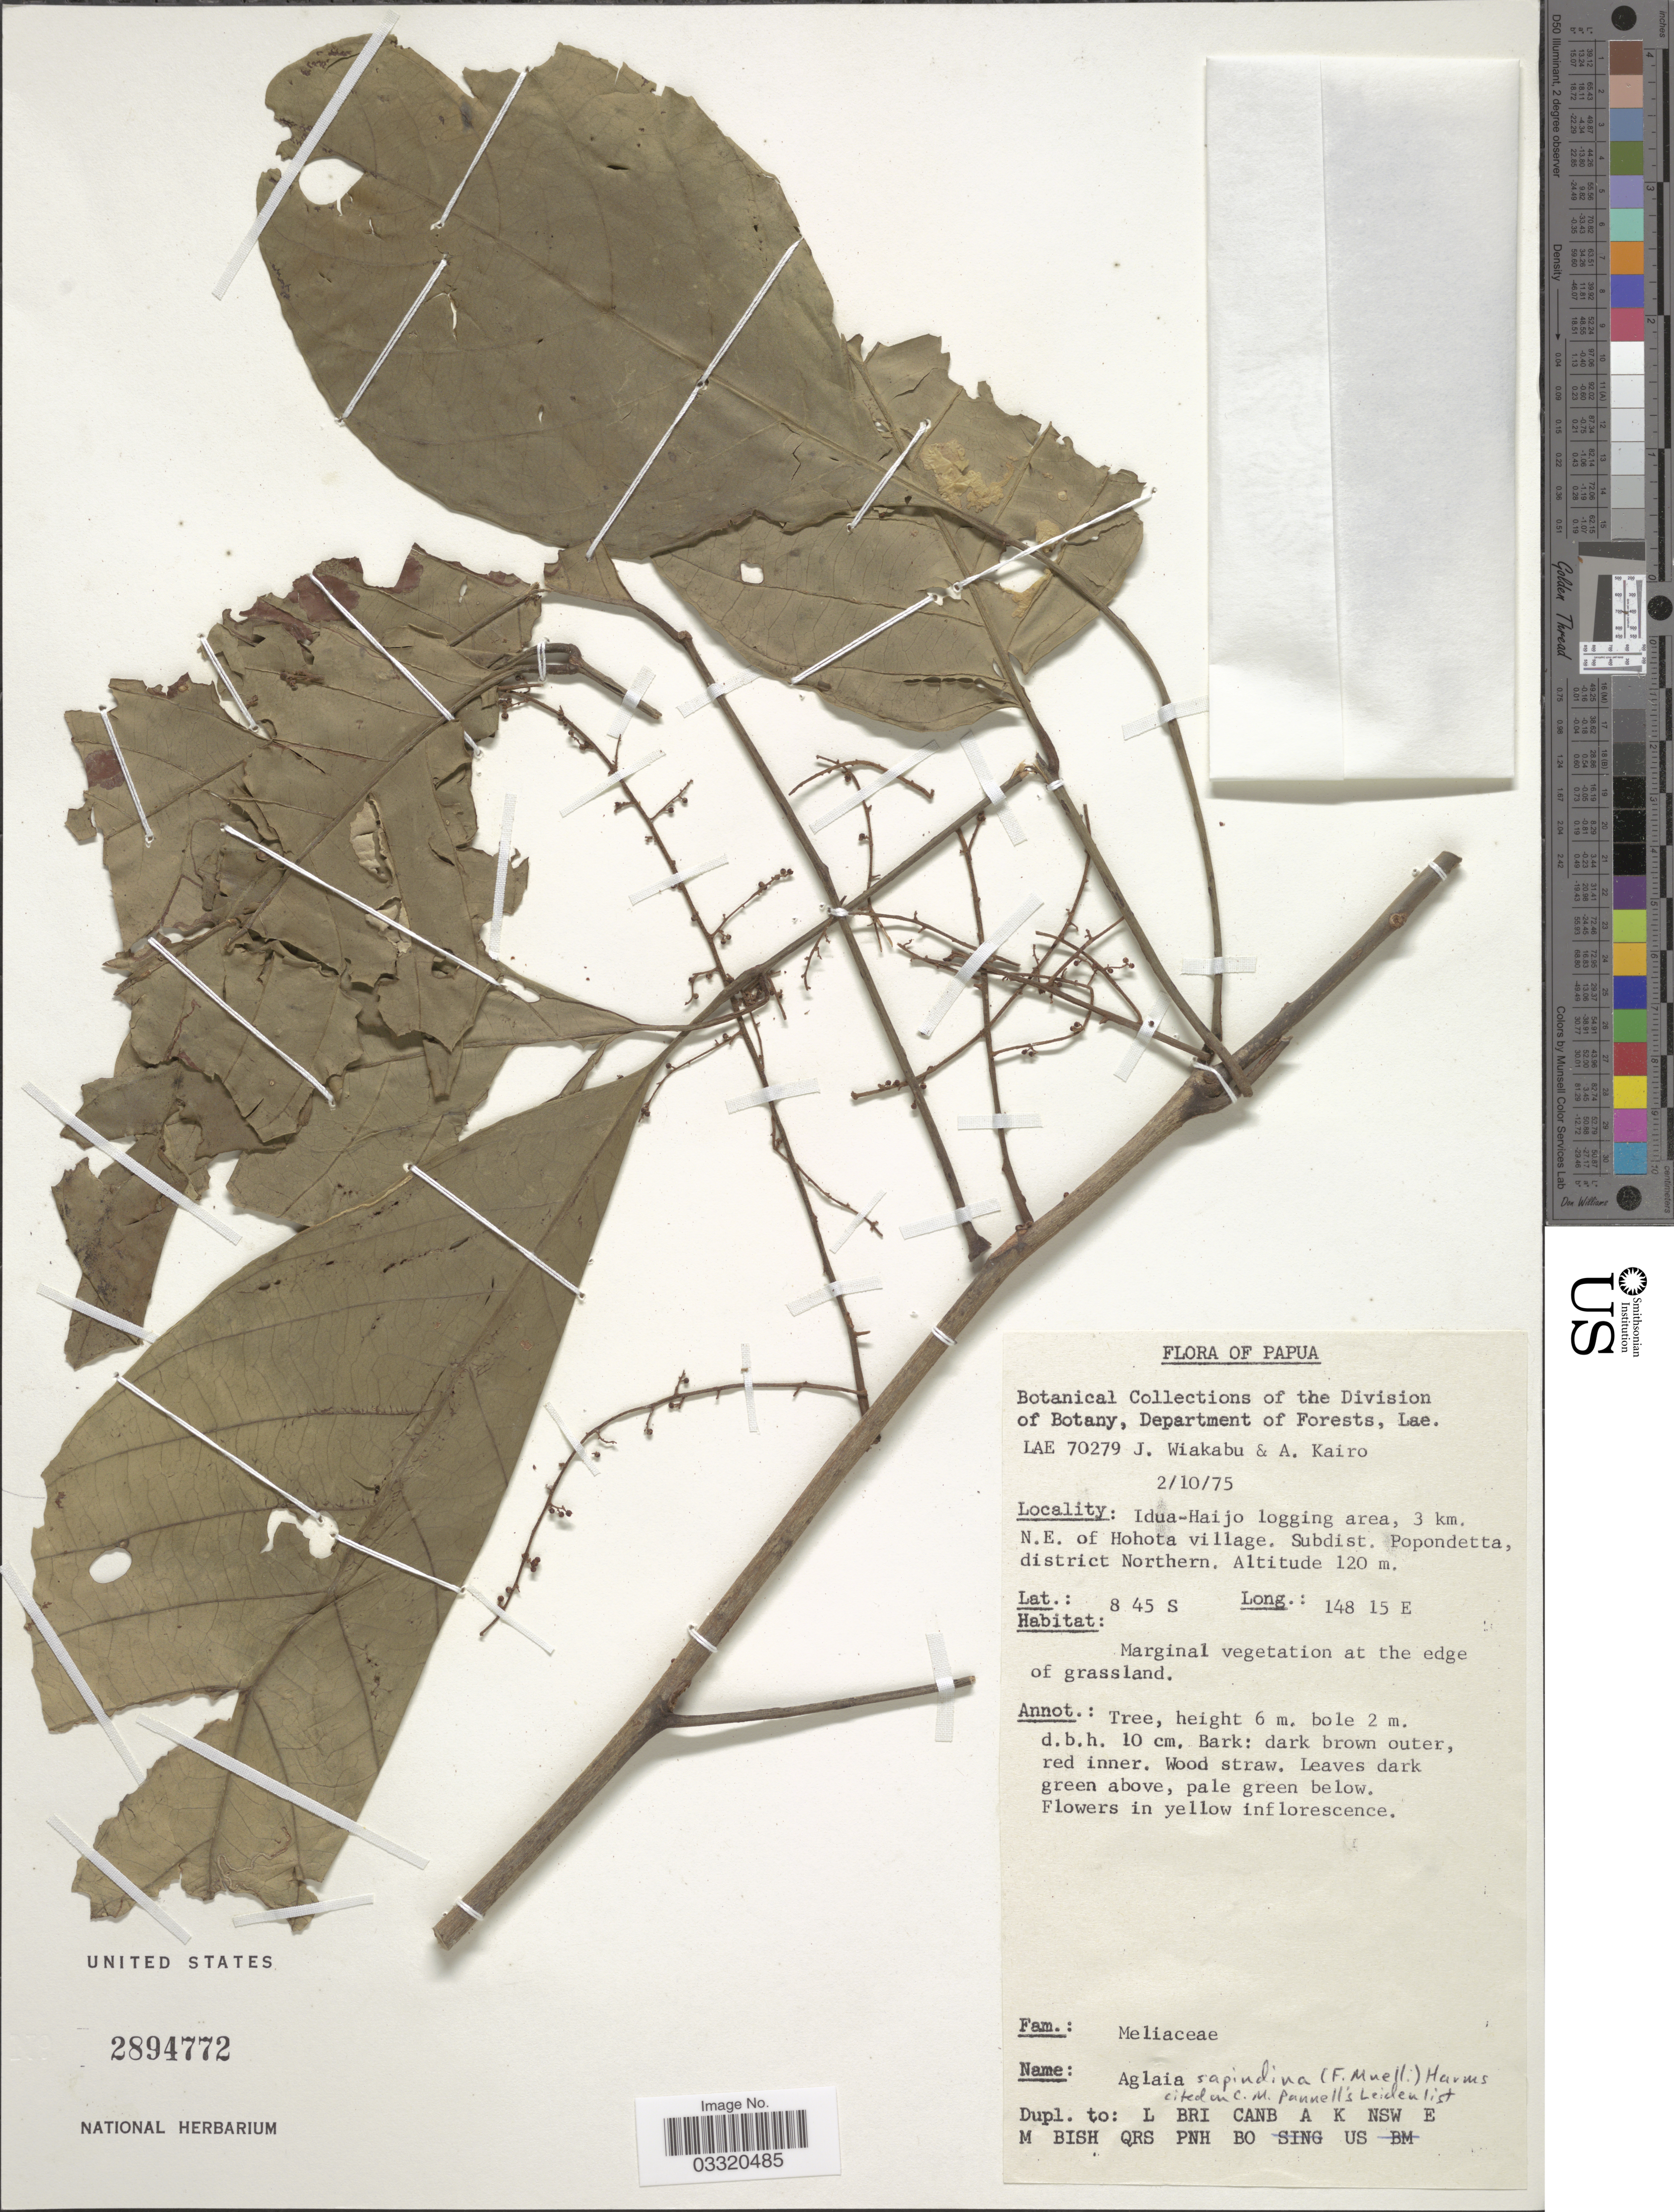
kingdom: Plantae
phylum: Tracheophyta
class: Magnoliopsida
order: Sapindales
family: Meliaceae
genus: Aglaia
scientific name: Aglaia sapindina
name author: (F. Muell.) Harms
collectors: J. Wiakabu & A. Kairo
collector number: LAE70279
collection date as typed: Transcribed d/m/y: 2/10/75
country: Papua New Guinea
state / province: Northern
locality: Papua. Idua-Haijo logging area, 3 km. N.E. of Hohota village. Subdist. Popondetta, district Northern.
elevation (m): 120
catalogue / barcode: US 2894772